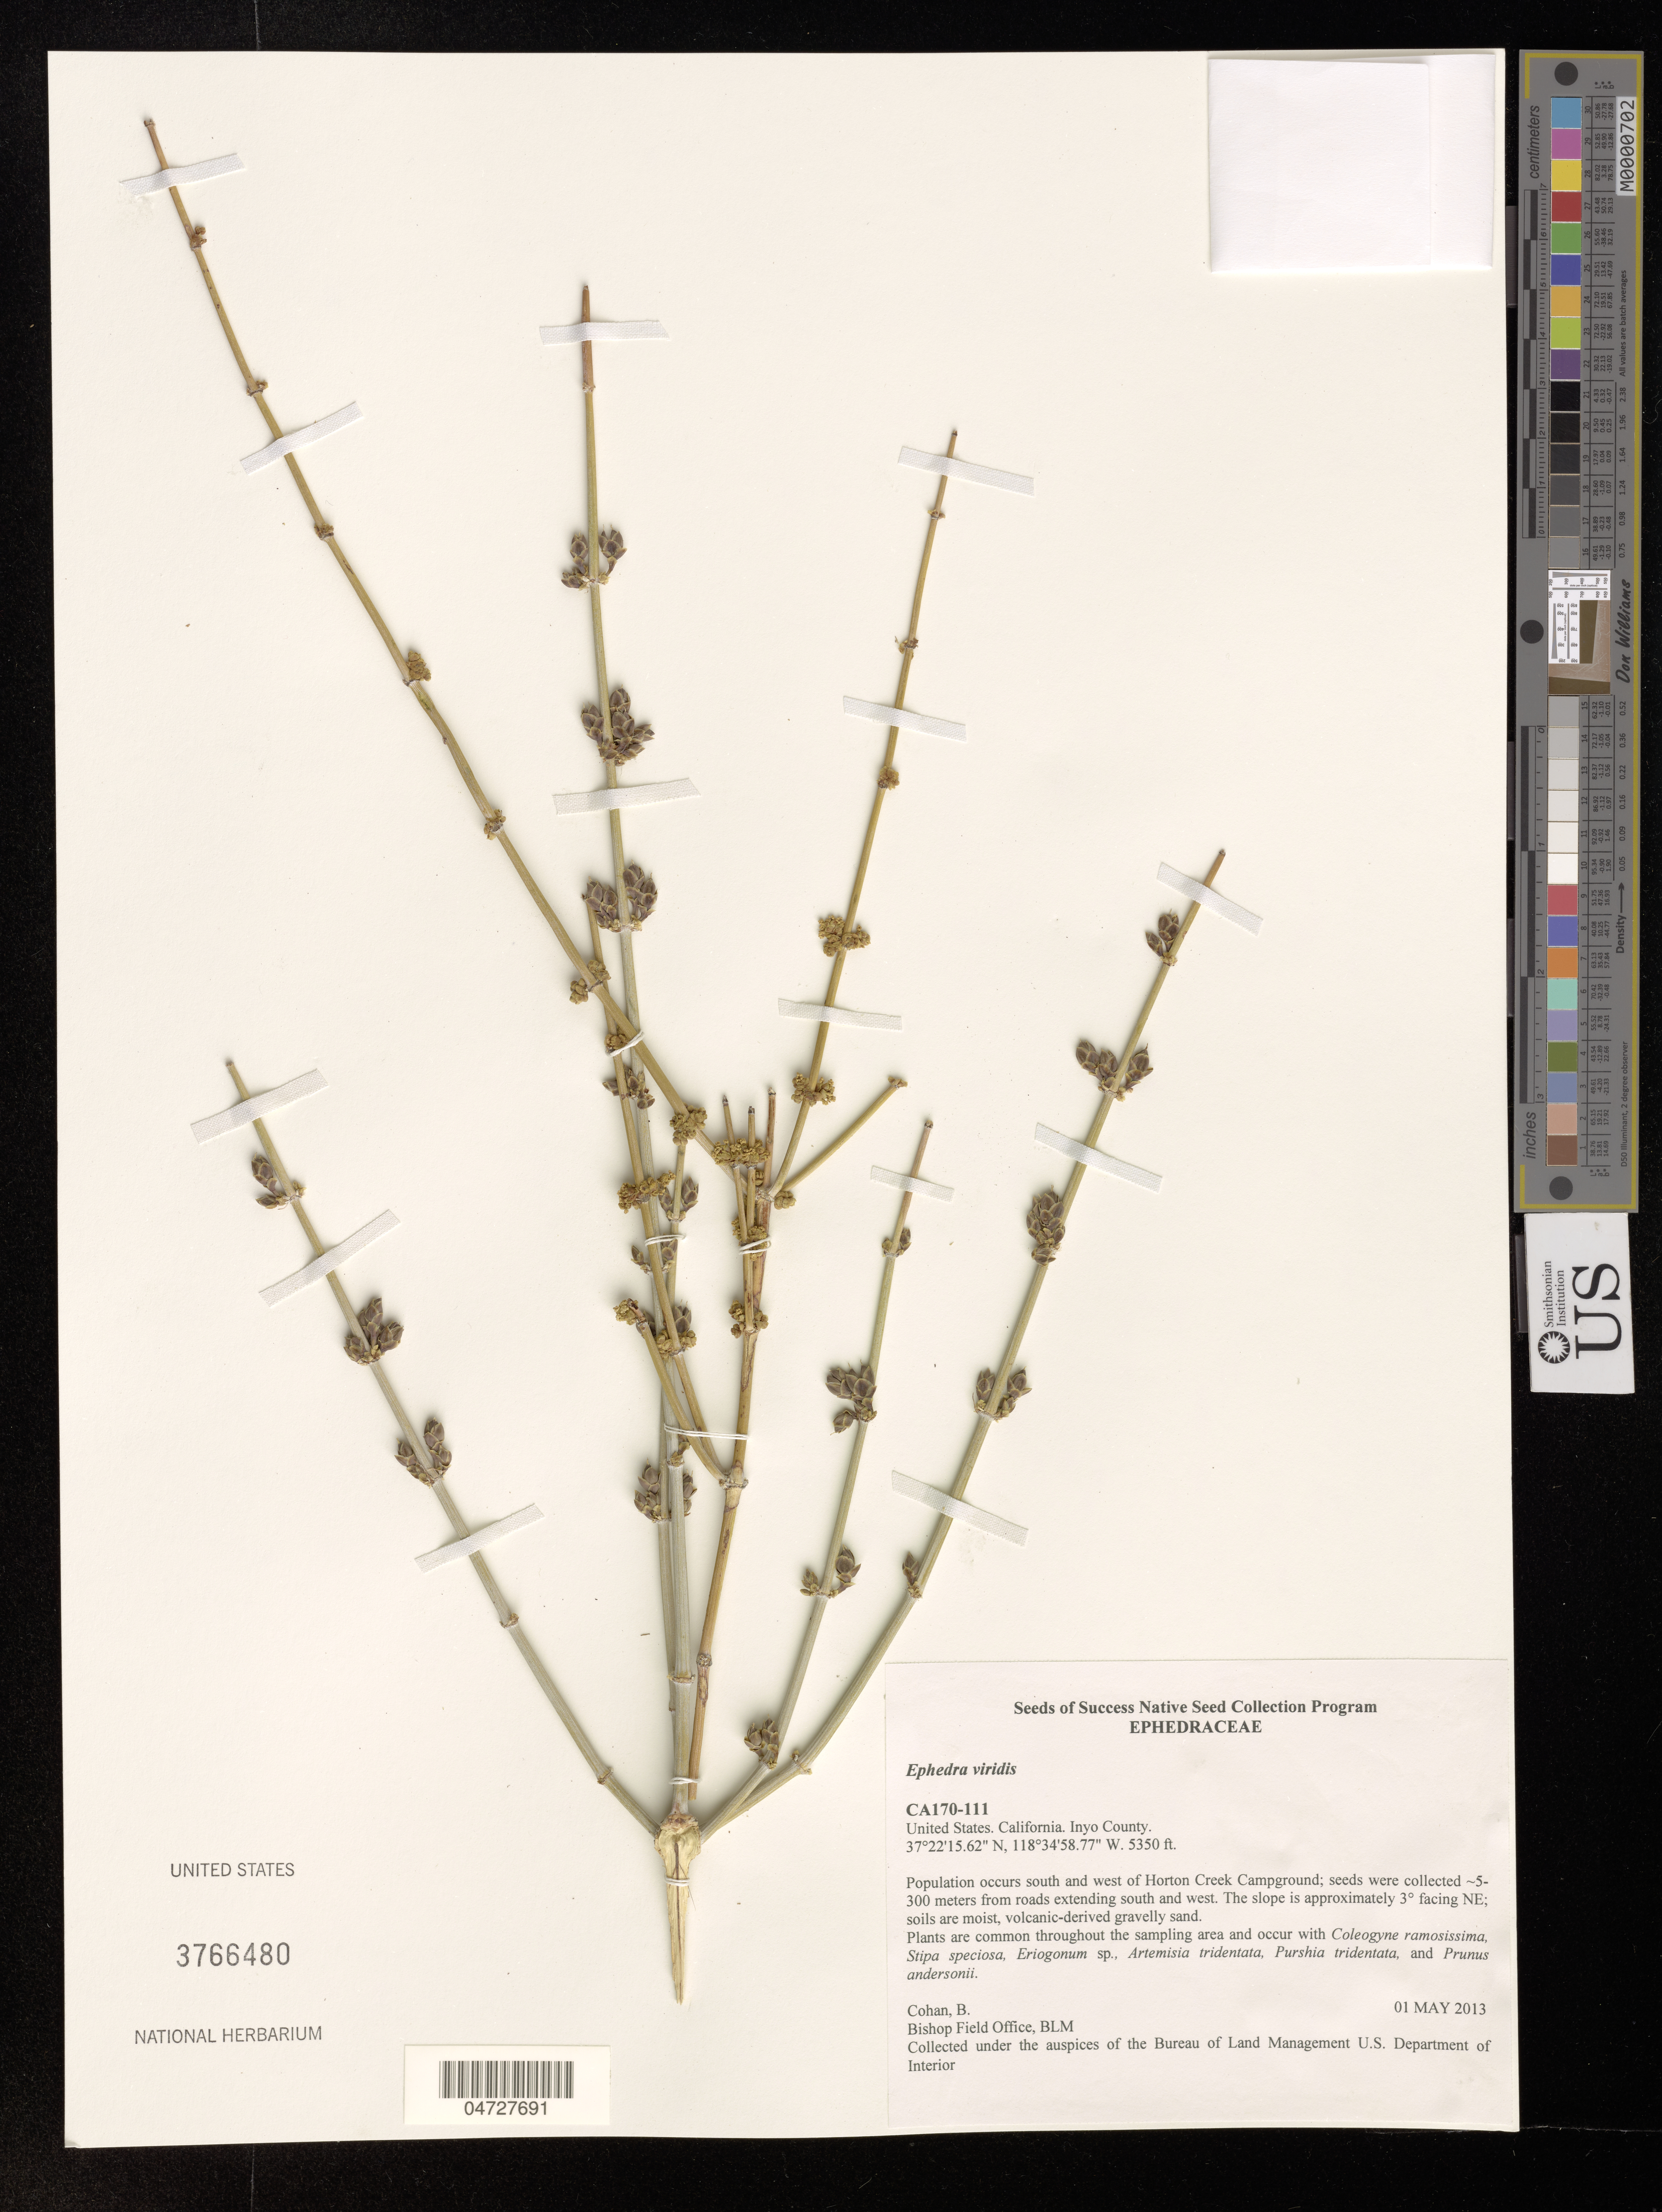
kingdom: Plantae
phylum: Tracheophyta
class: Gnetopsida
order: Ephedrales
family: Ephedraceae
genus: Ephedra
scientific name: Ephedra viridis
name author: Coville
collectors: B. Cohan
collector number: CA170-111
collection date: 2013-05-01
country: United States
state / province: California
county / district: Inyo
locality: Inyo County. Population occurs south and west of Horton Creek Campground. 300 meters from roads extending south and west.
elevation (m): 1631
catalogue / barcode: US 3766480